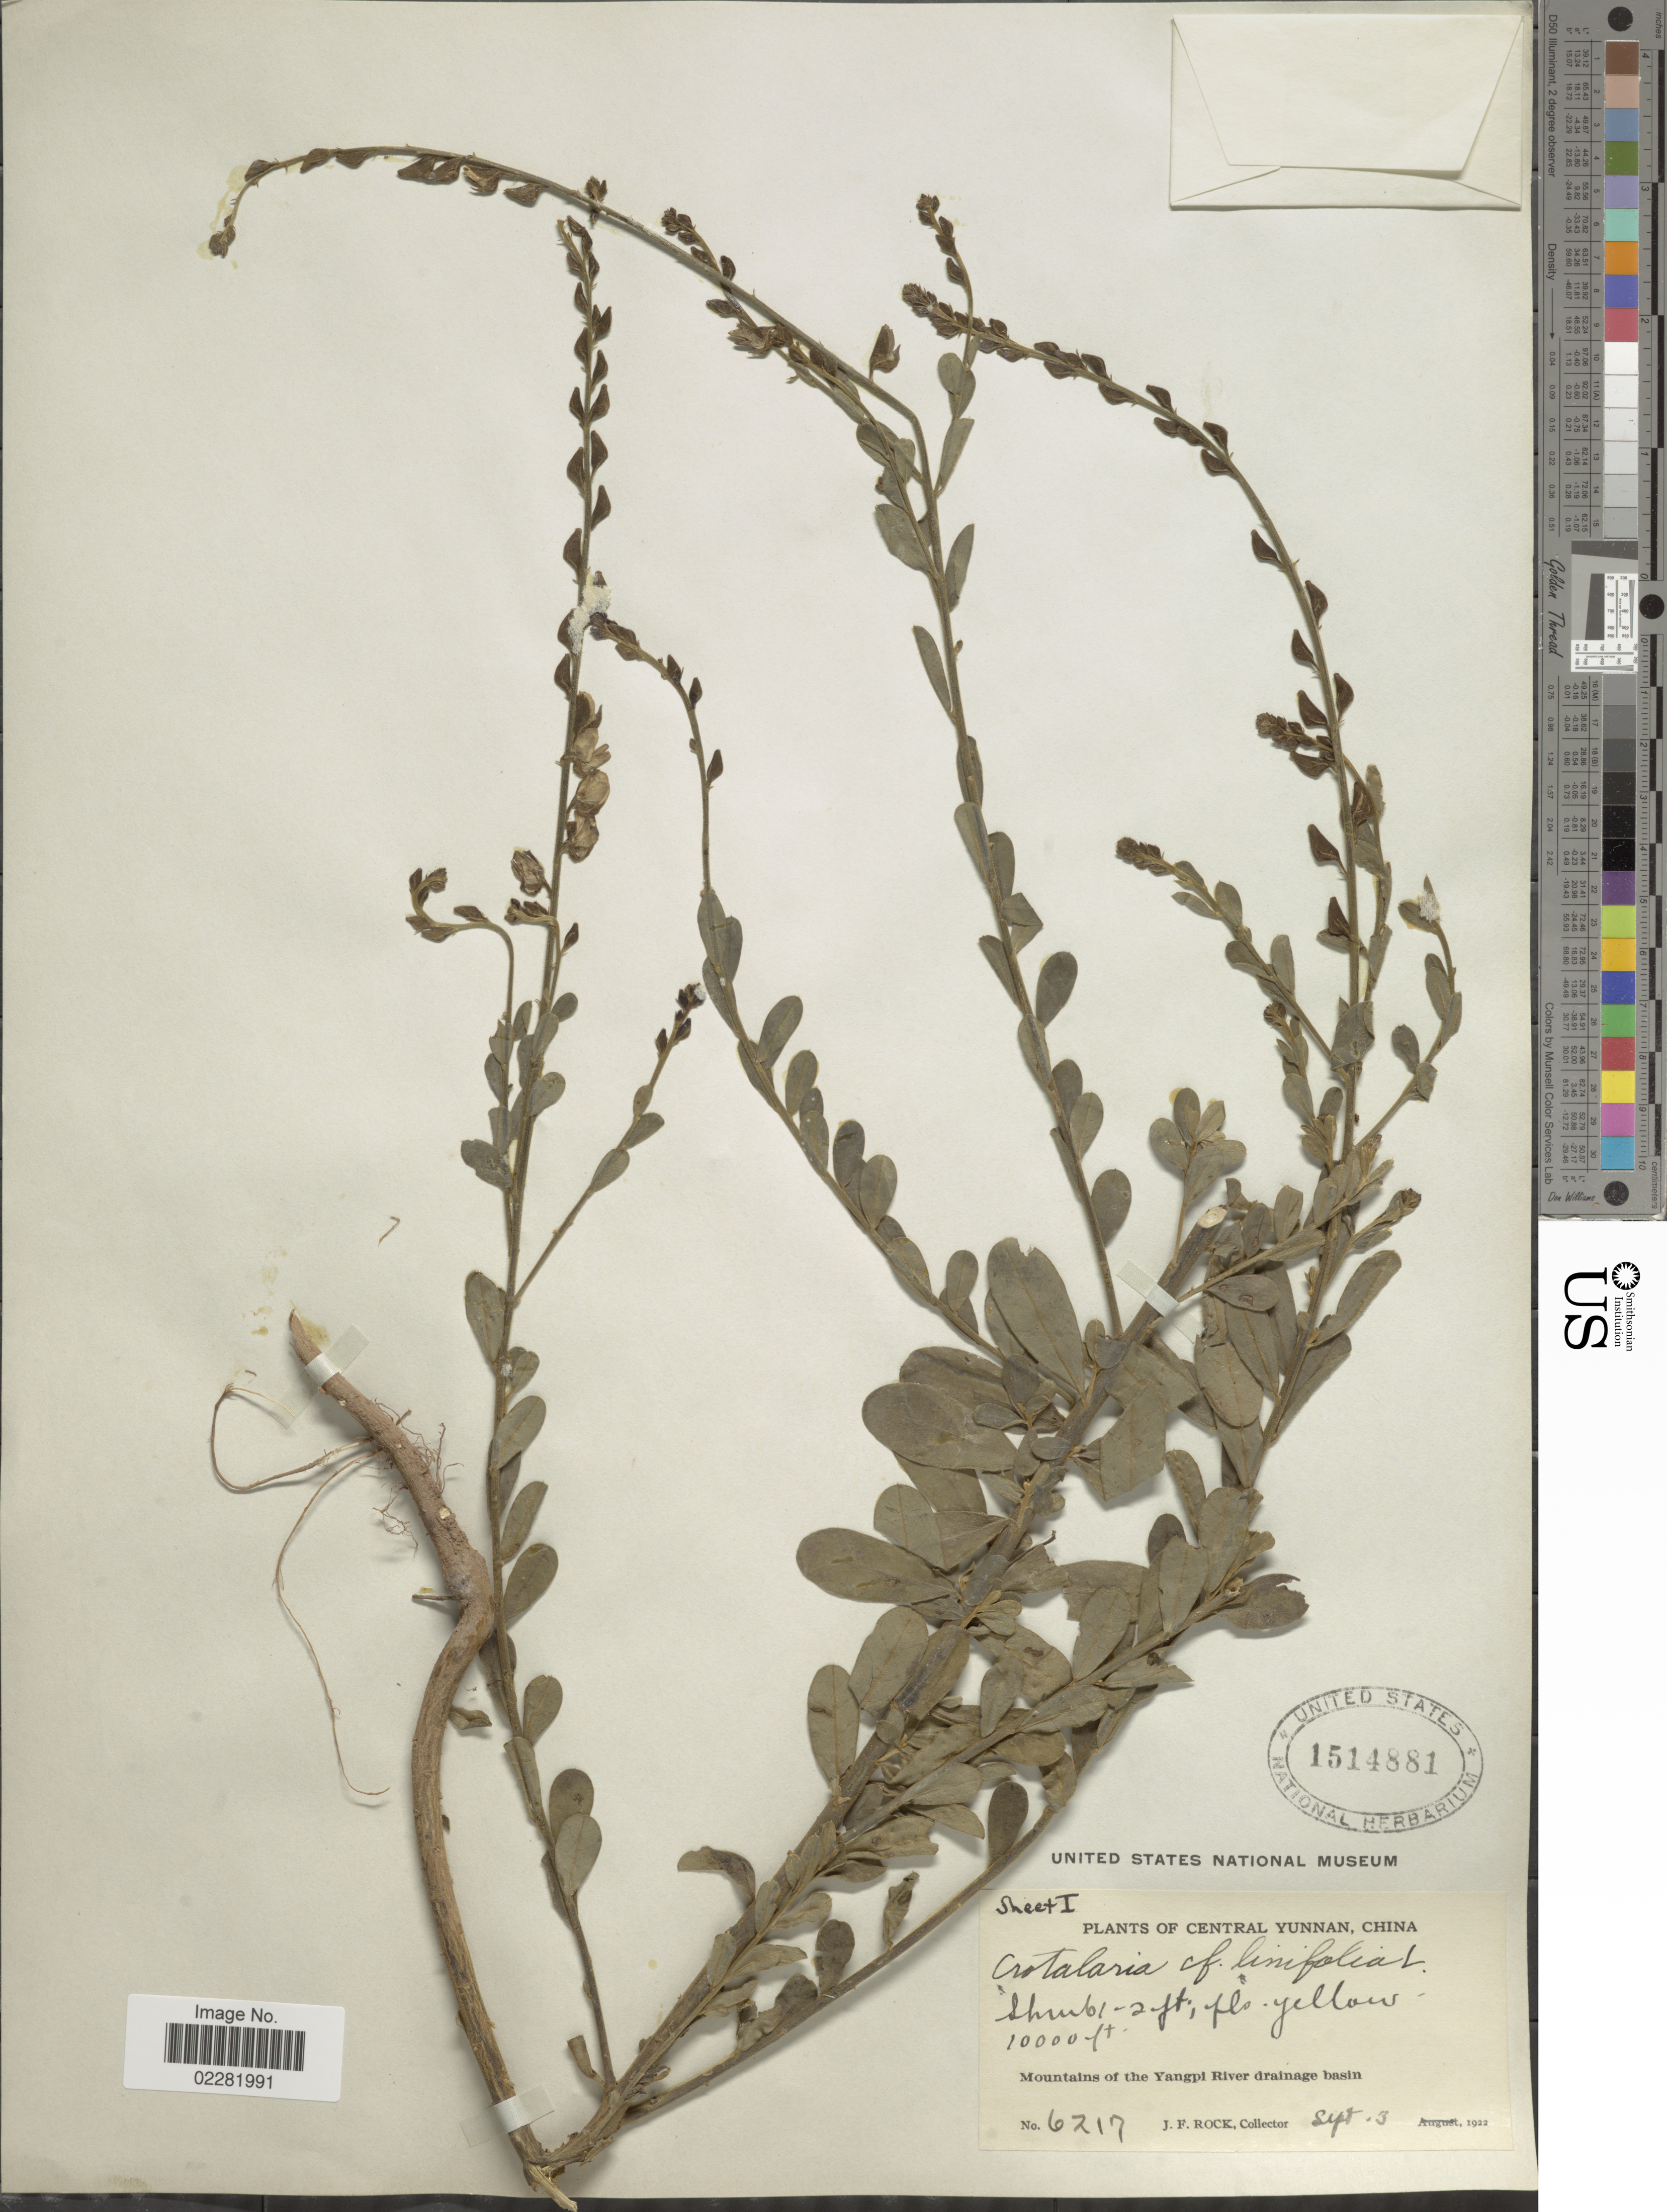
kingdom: Plantae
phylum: Tracheophyta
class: Magnoliopsida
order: Fabales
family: Fabaceae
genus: Crotalaria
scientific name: Crotalaria linifolia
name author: L. f.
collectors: J. Rock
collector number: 6217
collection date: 1922-09-03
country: China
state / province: Yunnan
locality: Central Yunnan, China, Mountains of the Yangpi River drainage basin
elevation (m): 3048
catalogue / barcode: US 1514881